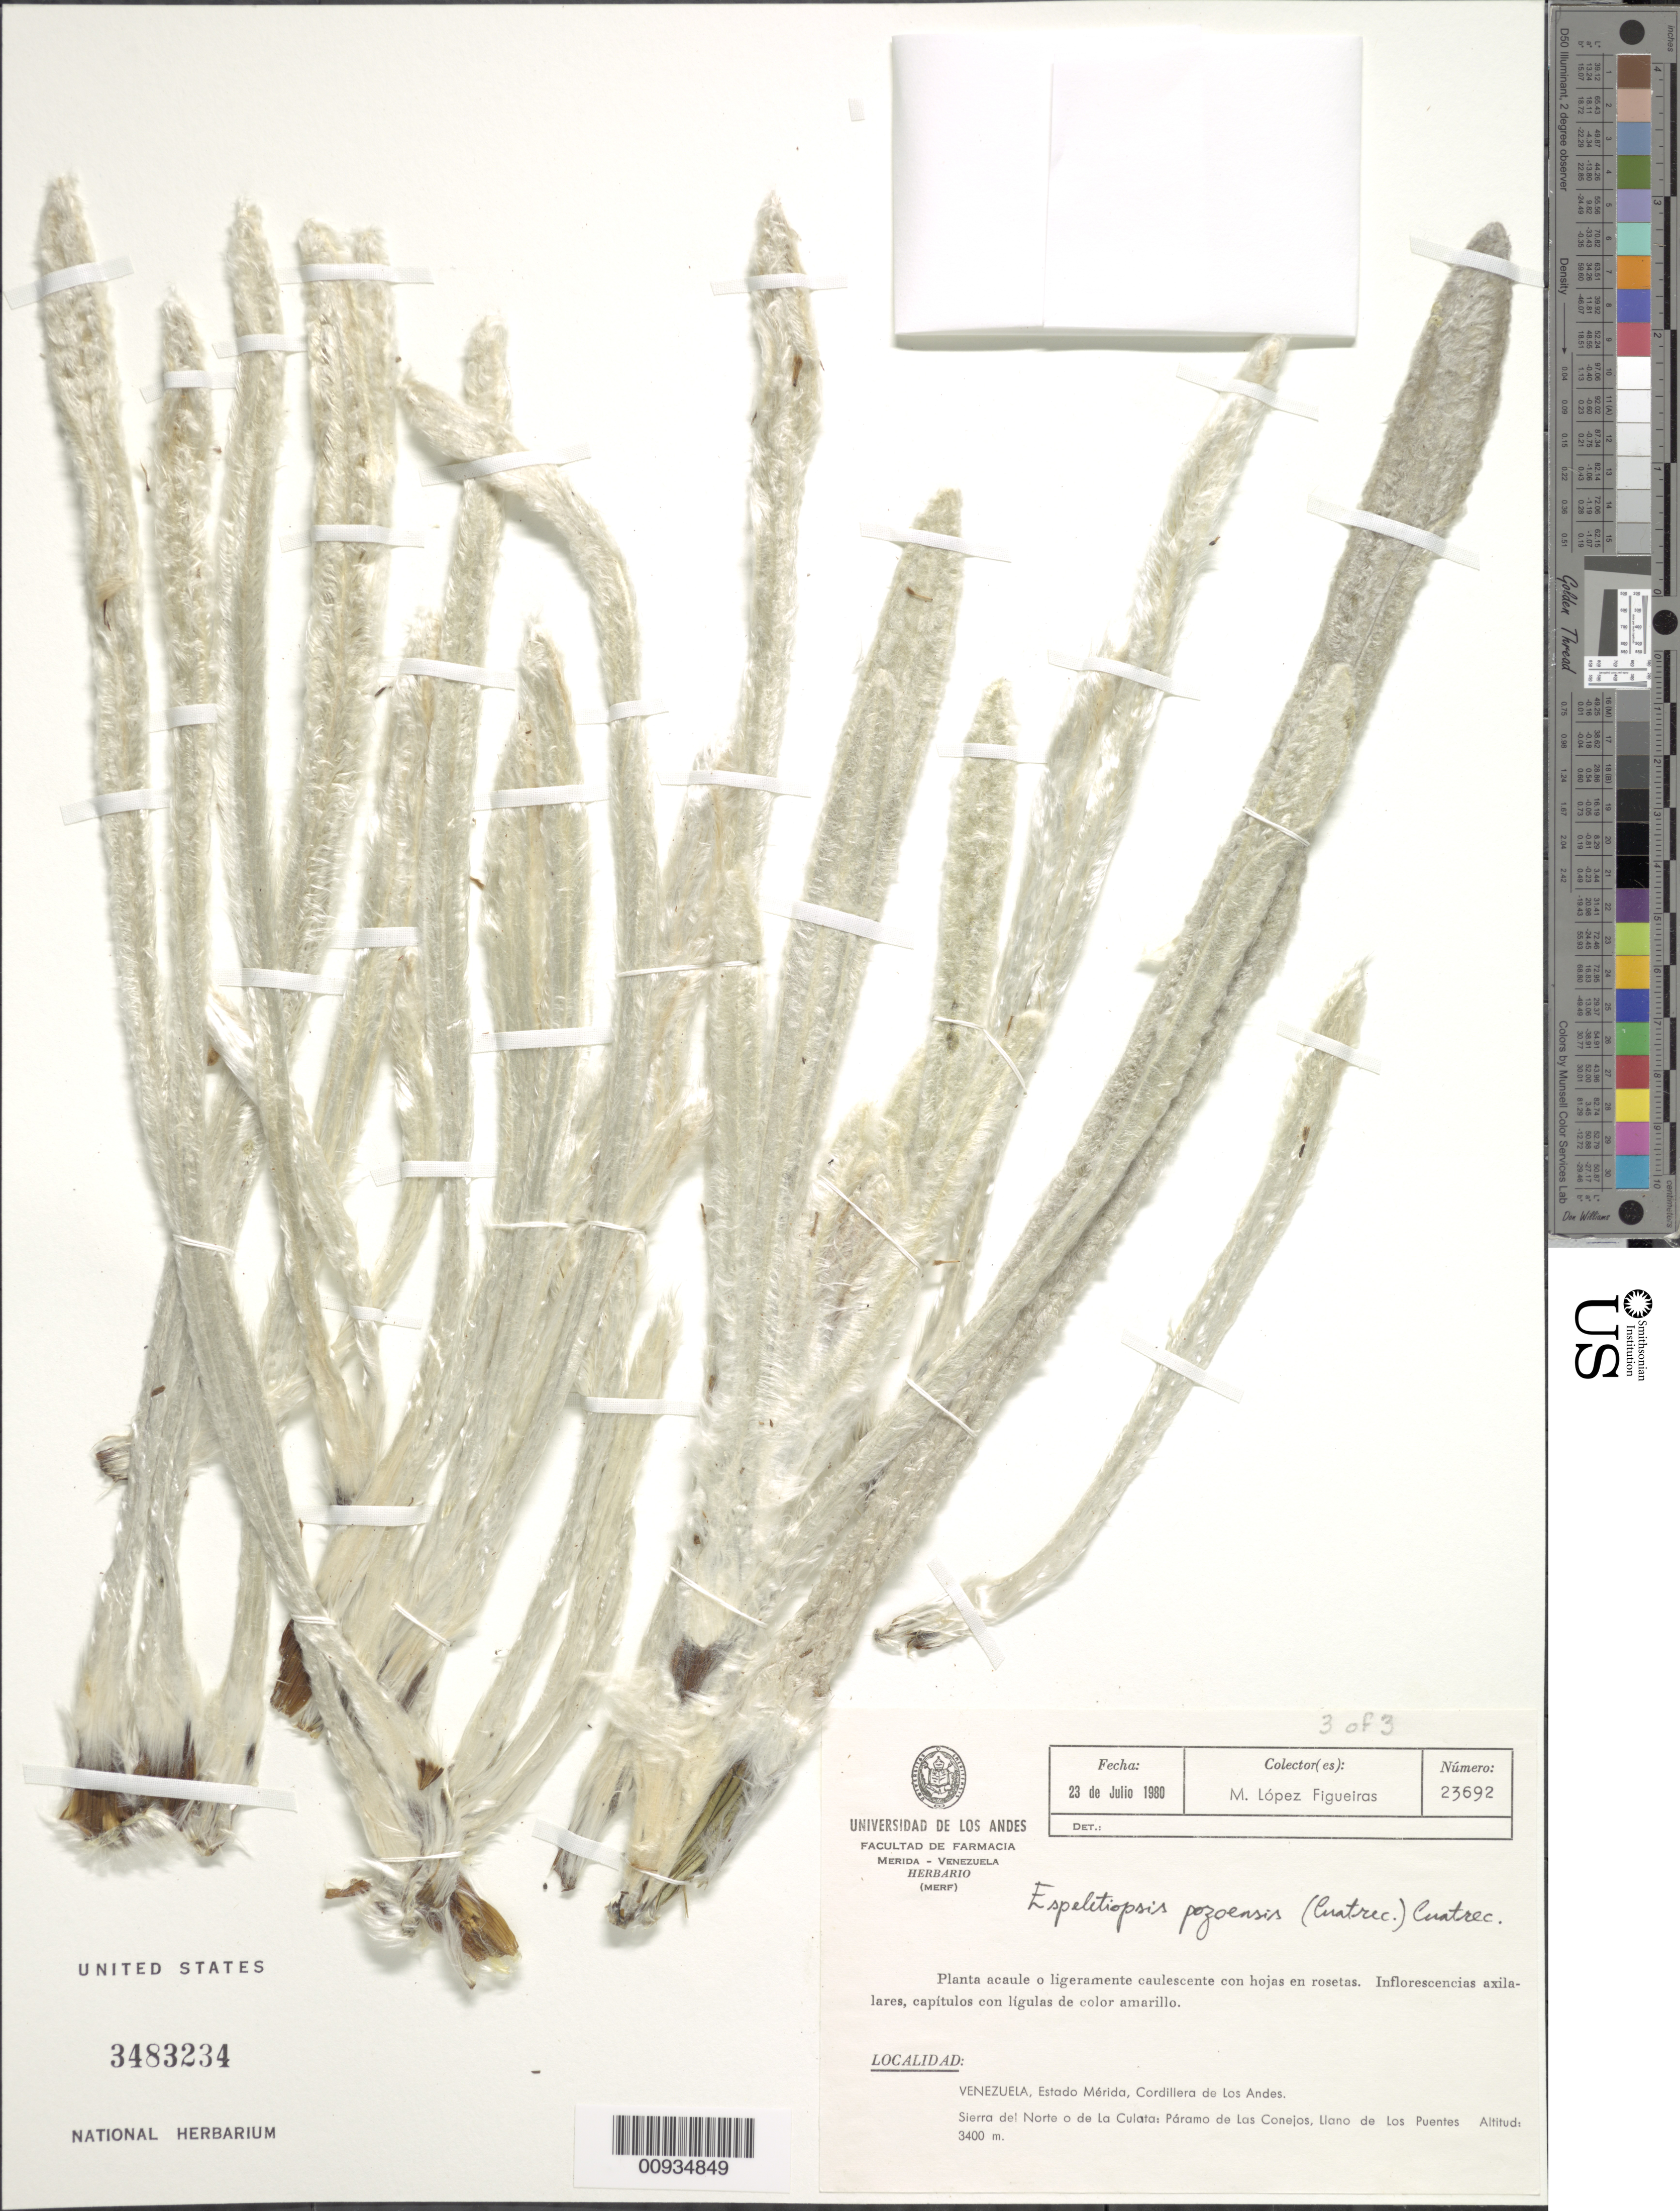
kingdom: Plantae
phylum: Tracheophyta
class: Magnoliopsida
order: Asterales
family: Asteraceae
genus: Espeletiopsis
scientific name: Espeletiopsis pozoensis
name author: (Cuatrec.) Cuatrec.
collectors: M. López Figueiras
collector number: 23692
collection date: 1980-07-23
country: Venezuela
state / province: Mérida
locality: Cordillera de Los Andes, Sierra del Norte o de La Culata, Paramo de Los Conejos, Llanos de Los Puentes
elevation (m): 3400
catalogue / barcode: US 3483234